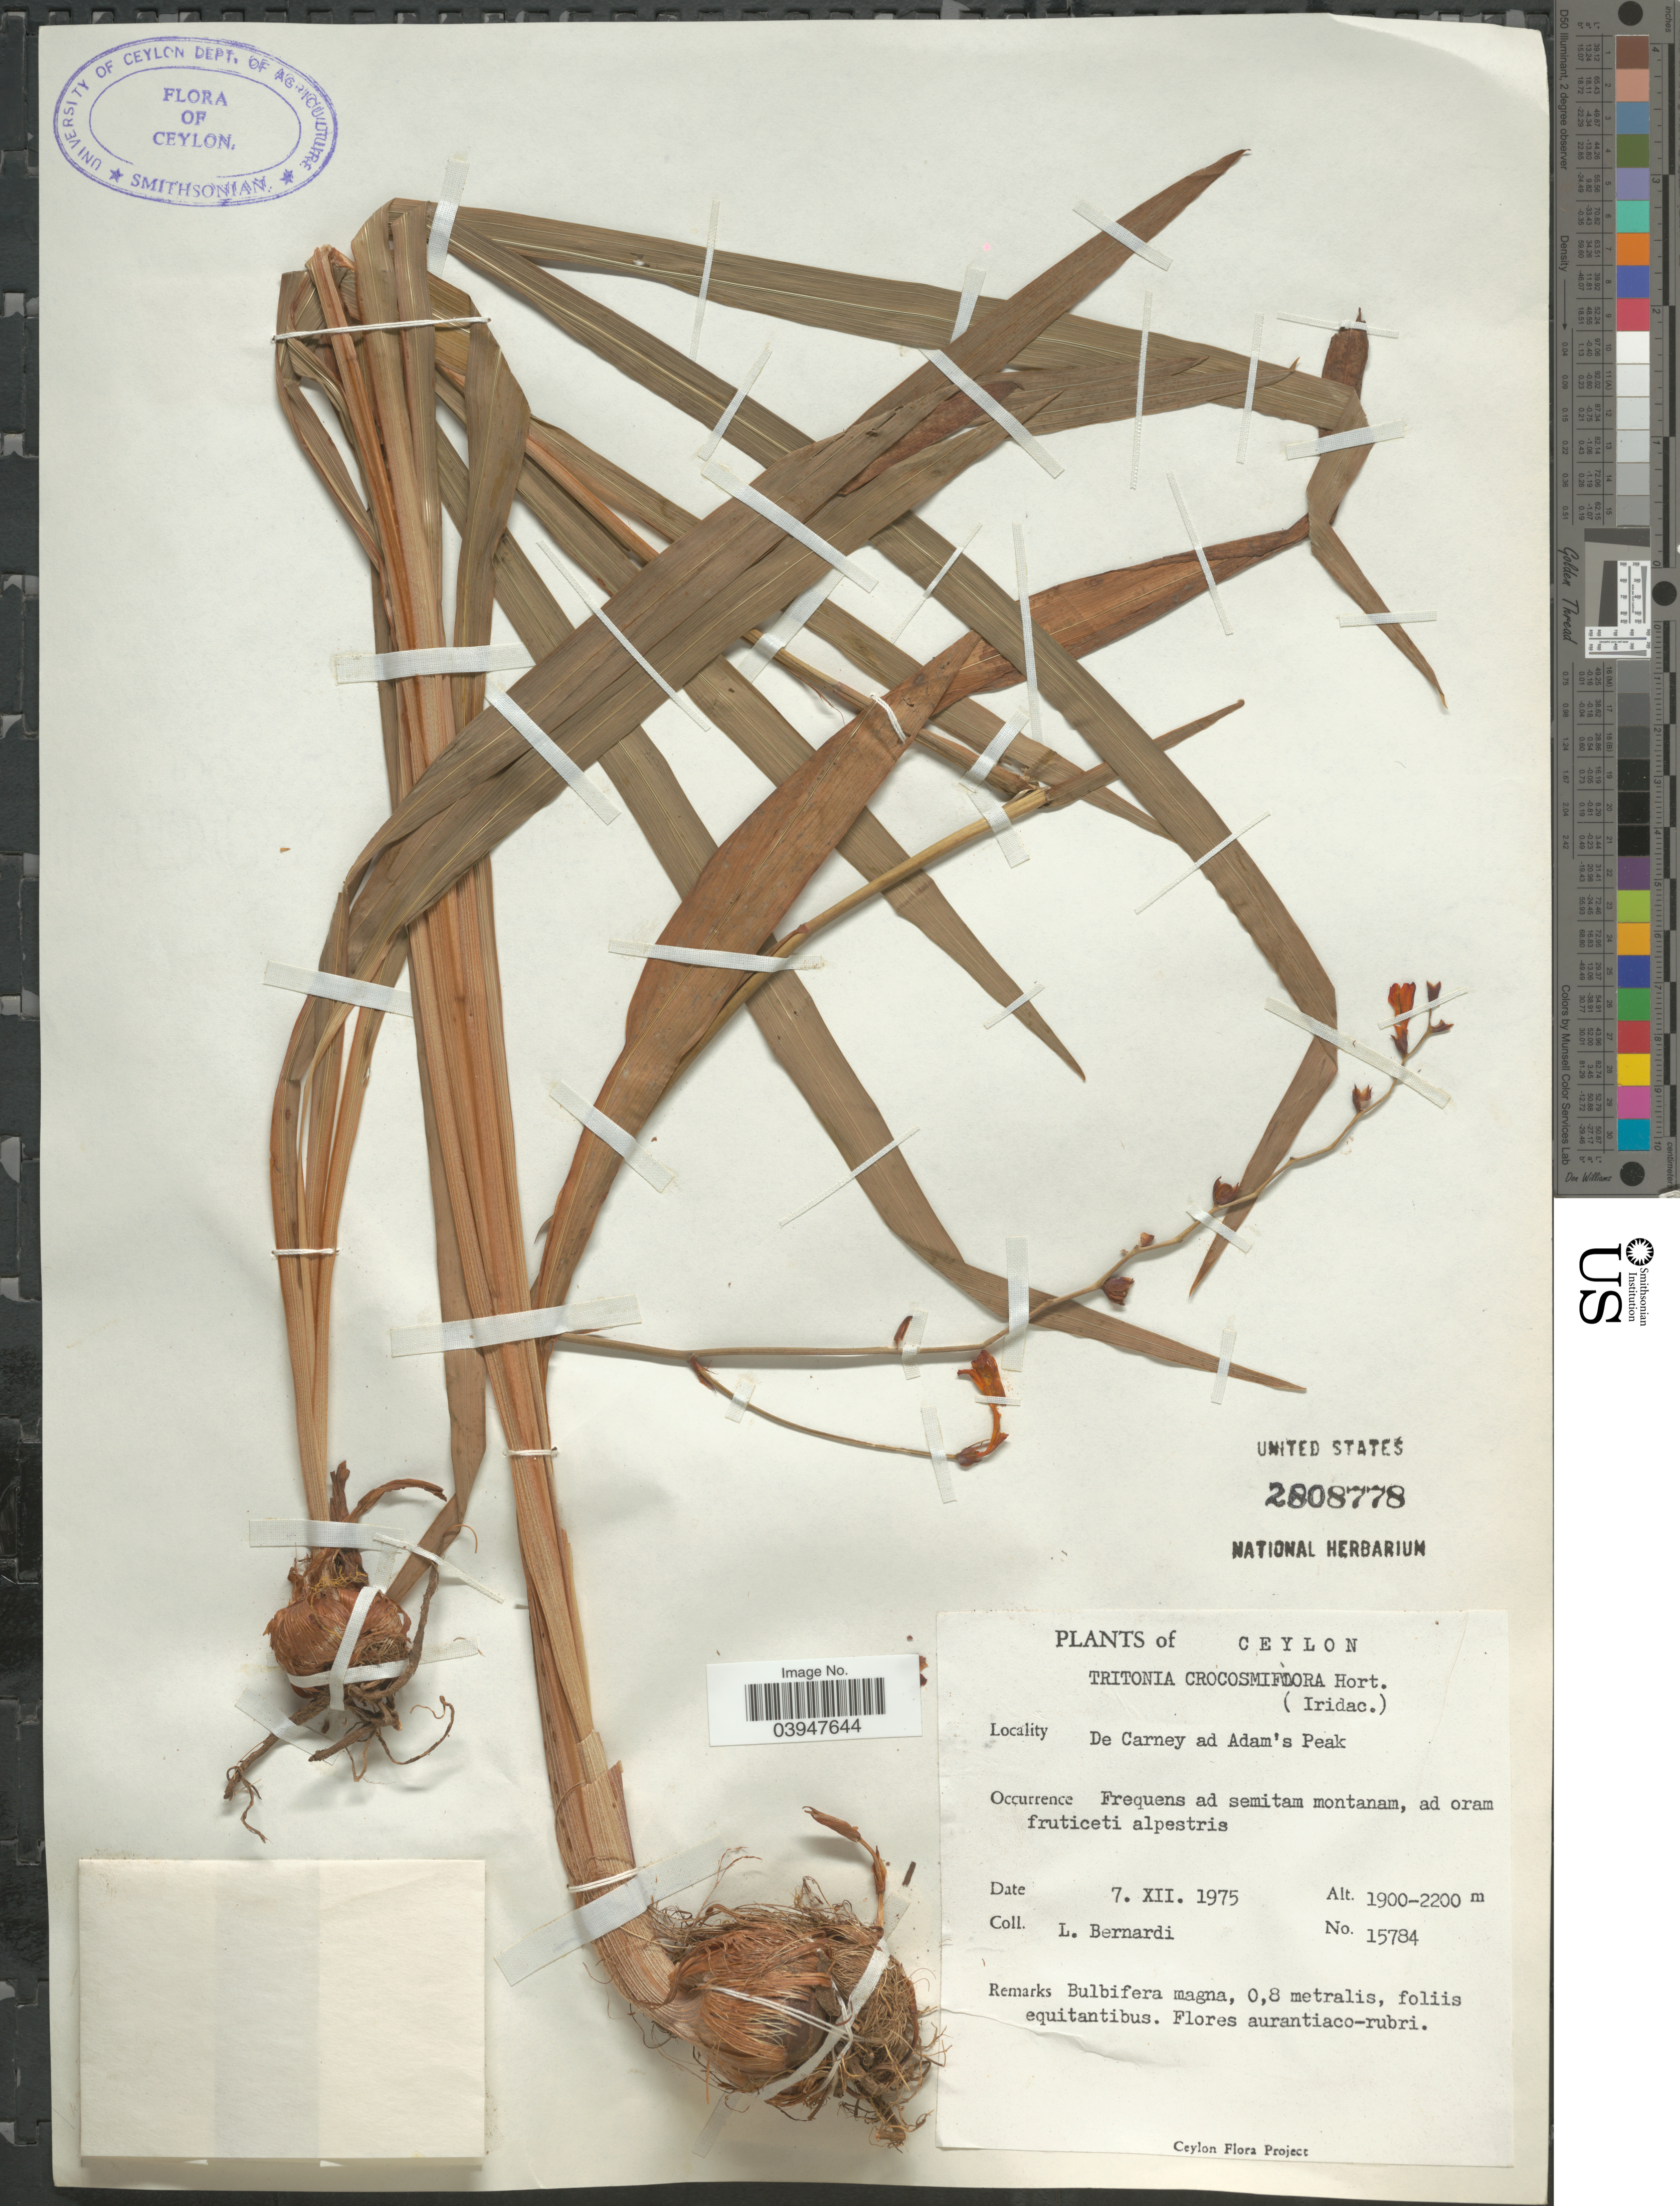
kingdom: Plantae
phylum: Tracheophyta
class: Liliopsida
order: Asparagales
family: Iridaceae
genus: Crocosmia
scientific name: Crocosmia x crocosmiiflora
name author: (Lemoine) N.E. Br.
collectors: L. Bernardi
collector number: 15784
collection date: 1975-12-07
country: Sri Lanka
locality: Ceylon. De Carney ad Adam's Peak.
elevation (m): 1900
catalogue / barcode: US 2808778